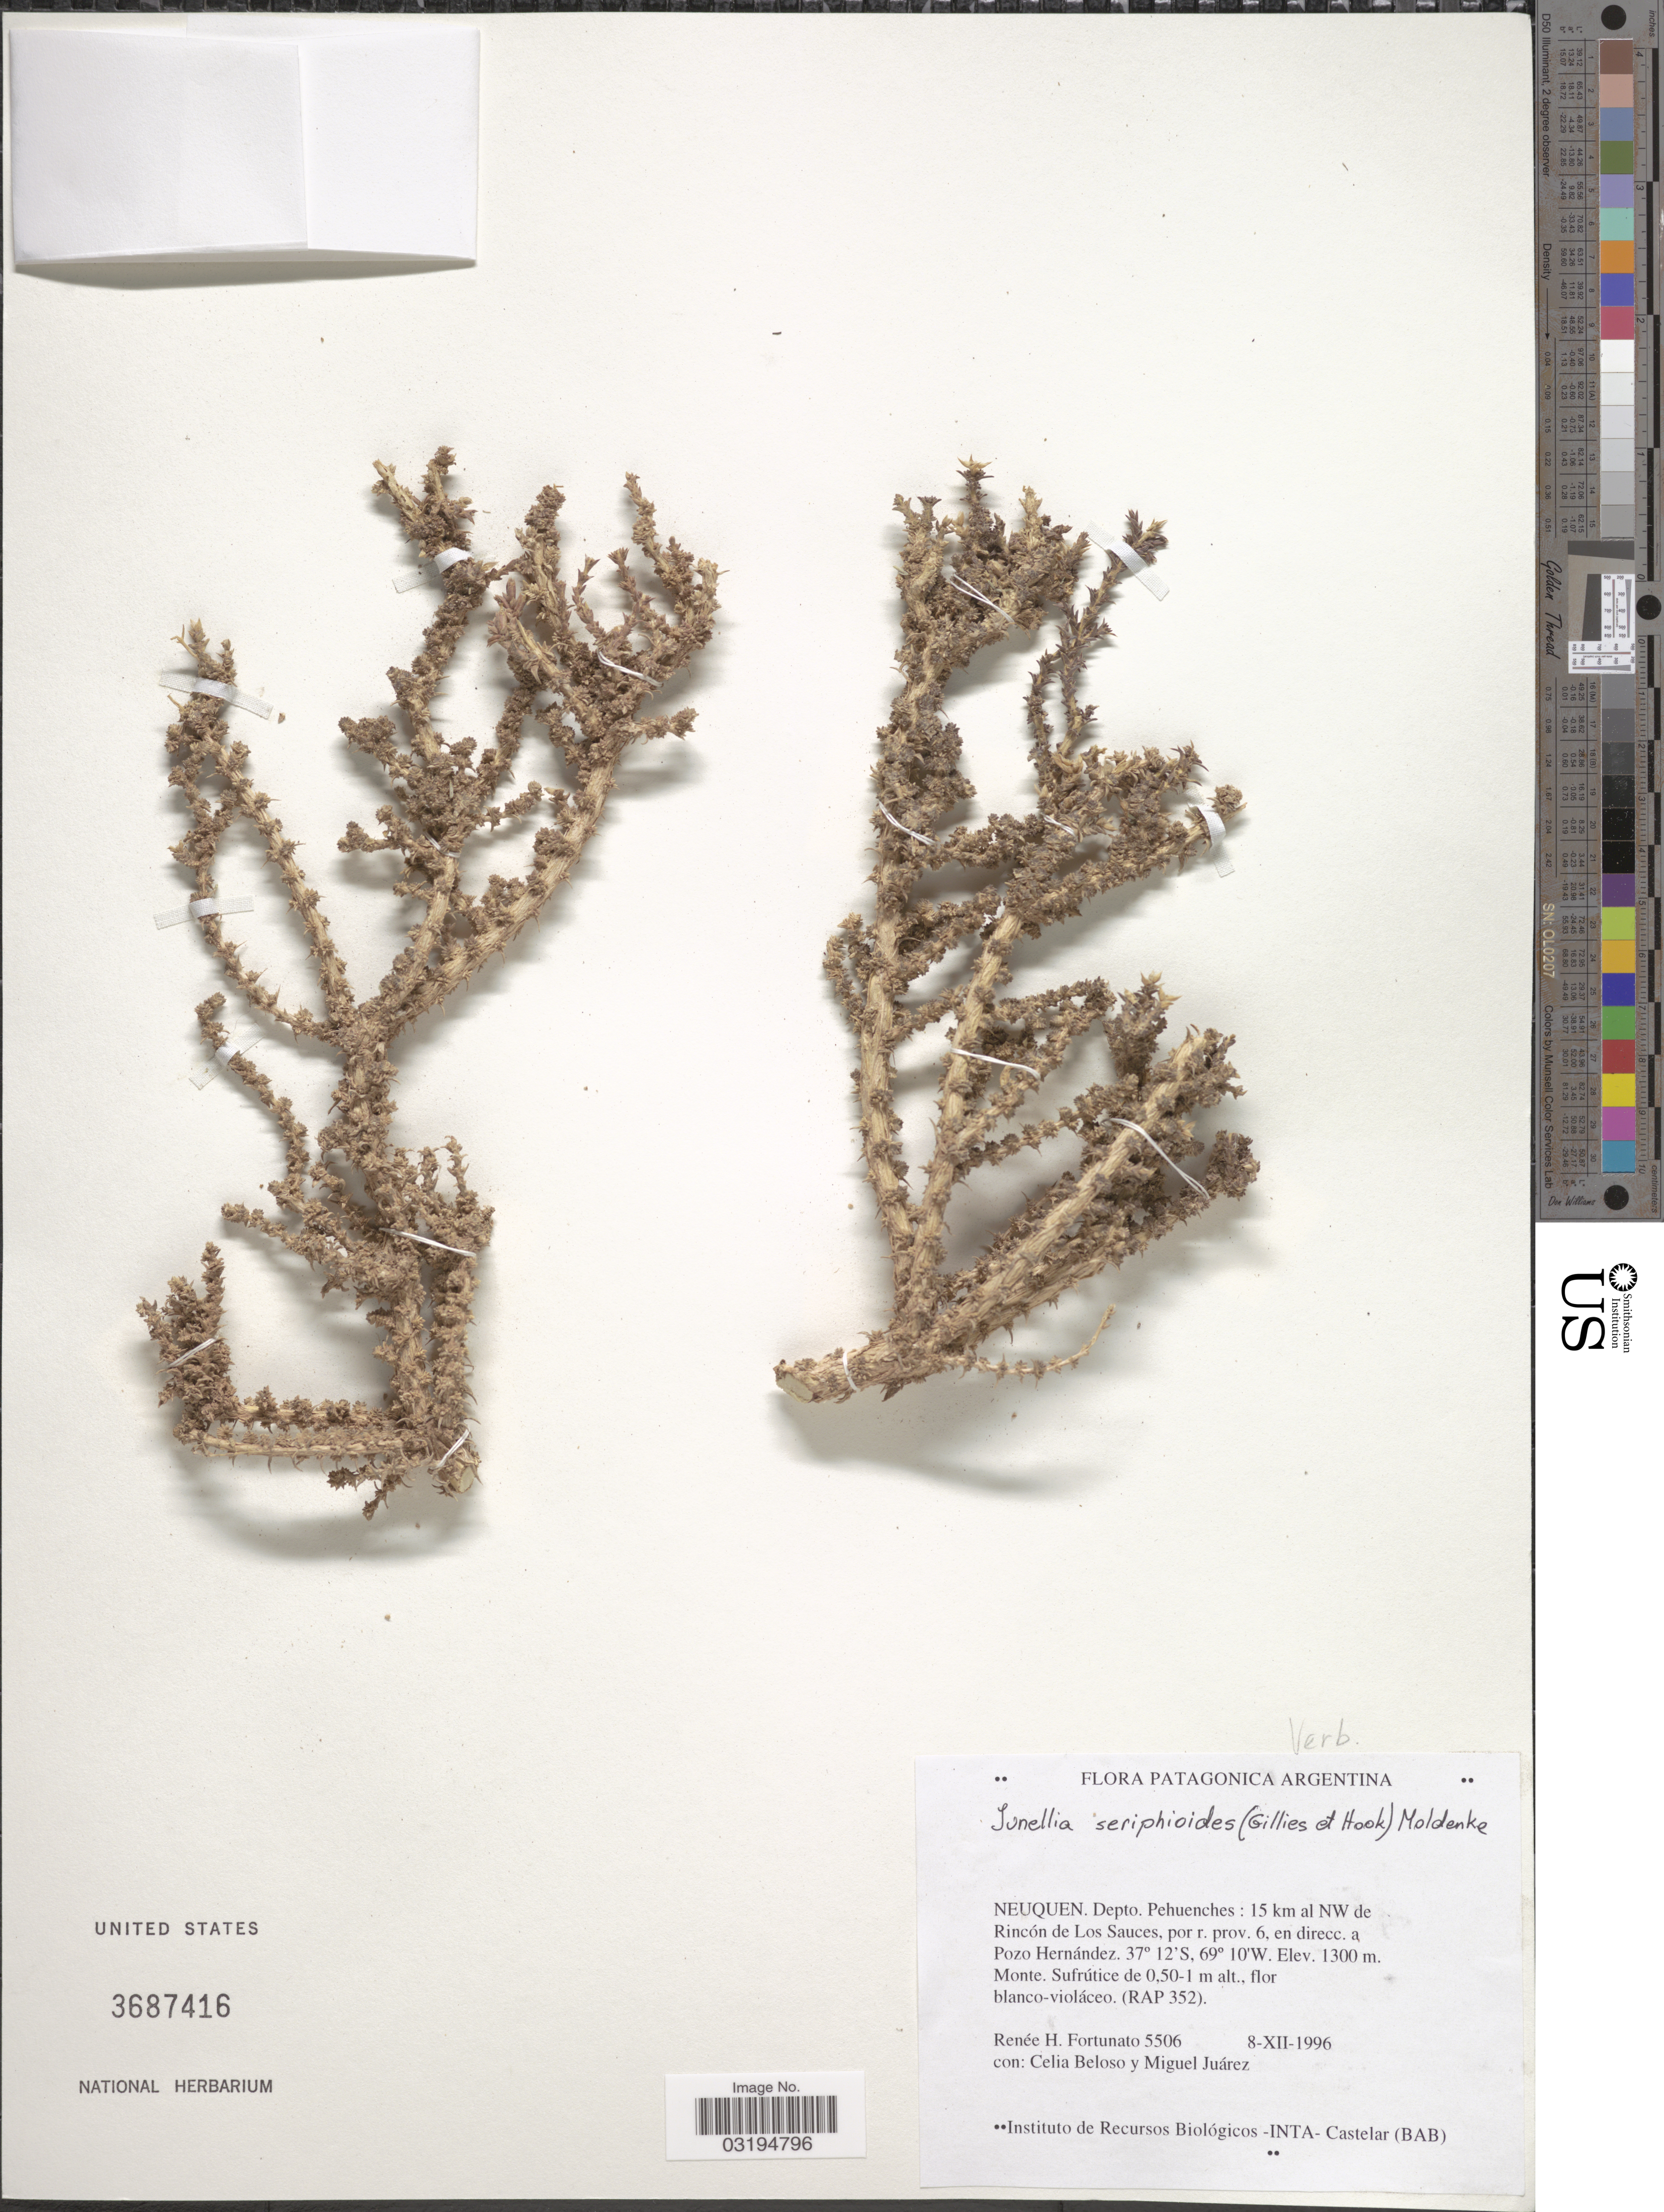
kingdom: Plantae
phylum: Tracheophyta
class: Magnoliopsida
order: Lamiales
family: Verbenaceae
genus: Junellia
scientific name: Junellia seriphioides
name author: (Gillies & Hook.) Moldenke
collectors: R. H. Fortunato, C. Beloso & M. Juarez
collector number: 5506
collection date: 1996-12-08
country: Argentina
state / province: Neuquen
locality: Depto. Pehuenches : 15 km al NW de Rincón de Los Sauces, por r. prov. 6, en direcc. a Pozo Hernández.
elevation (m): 1300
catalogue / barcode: US 3687416